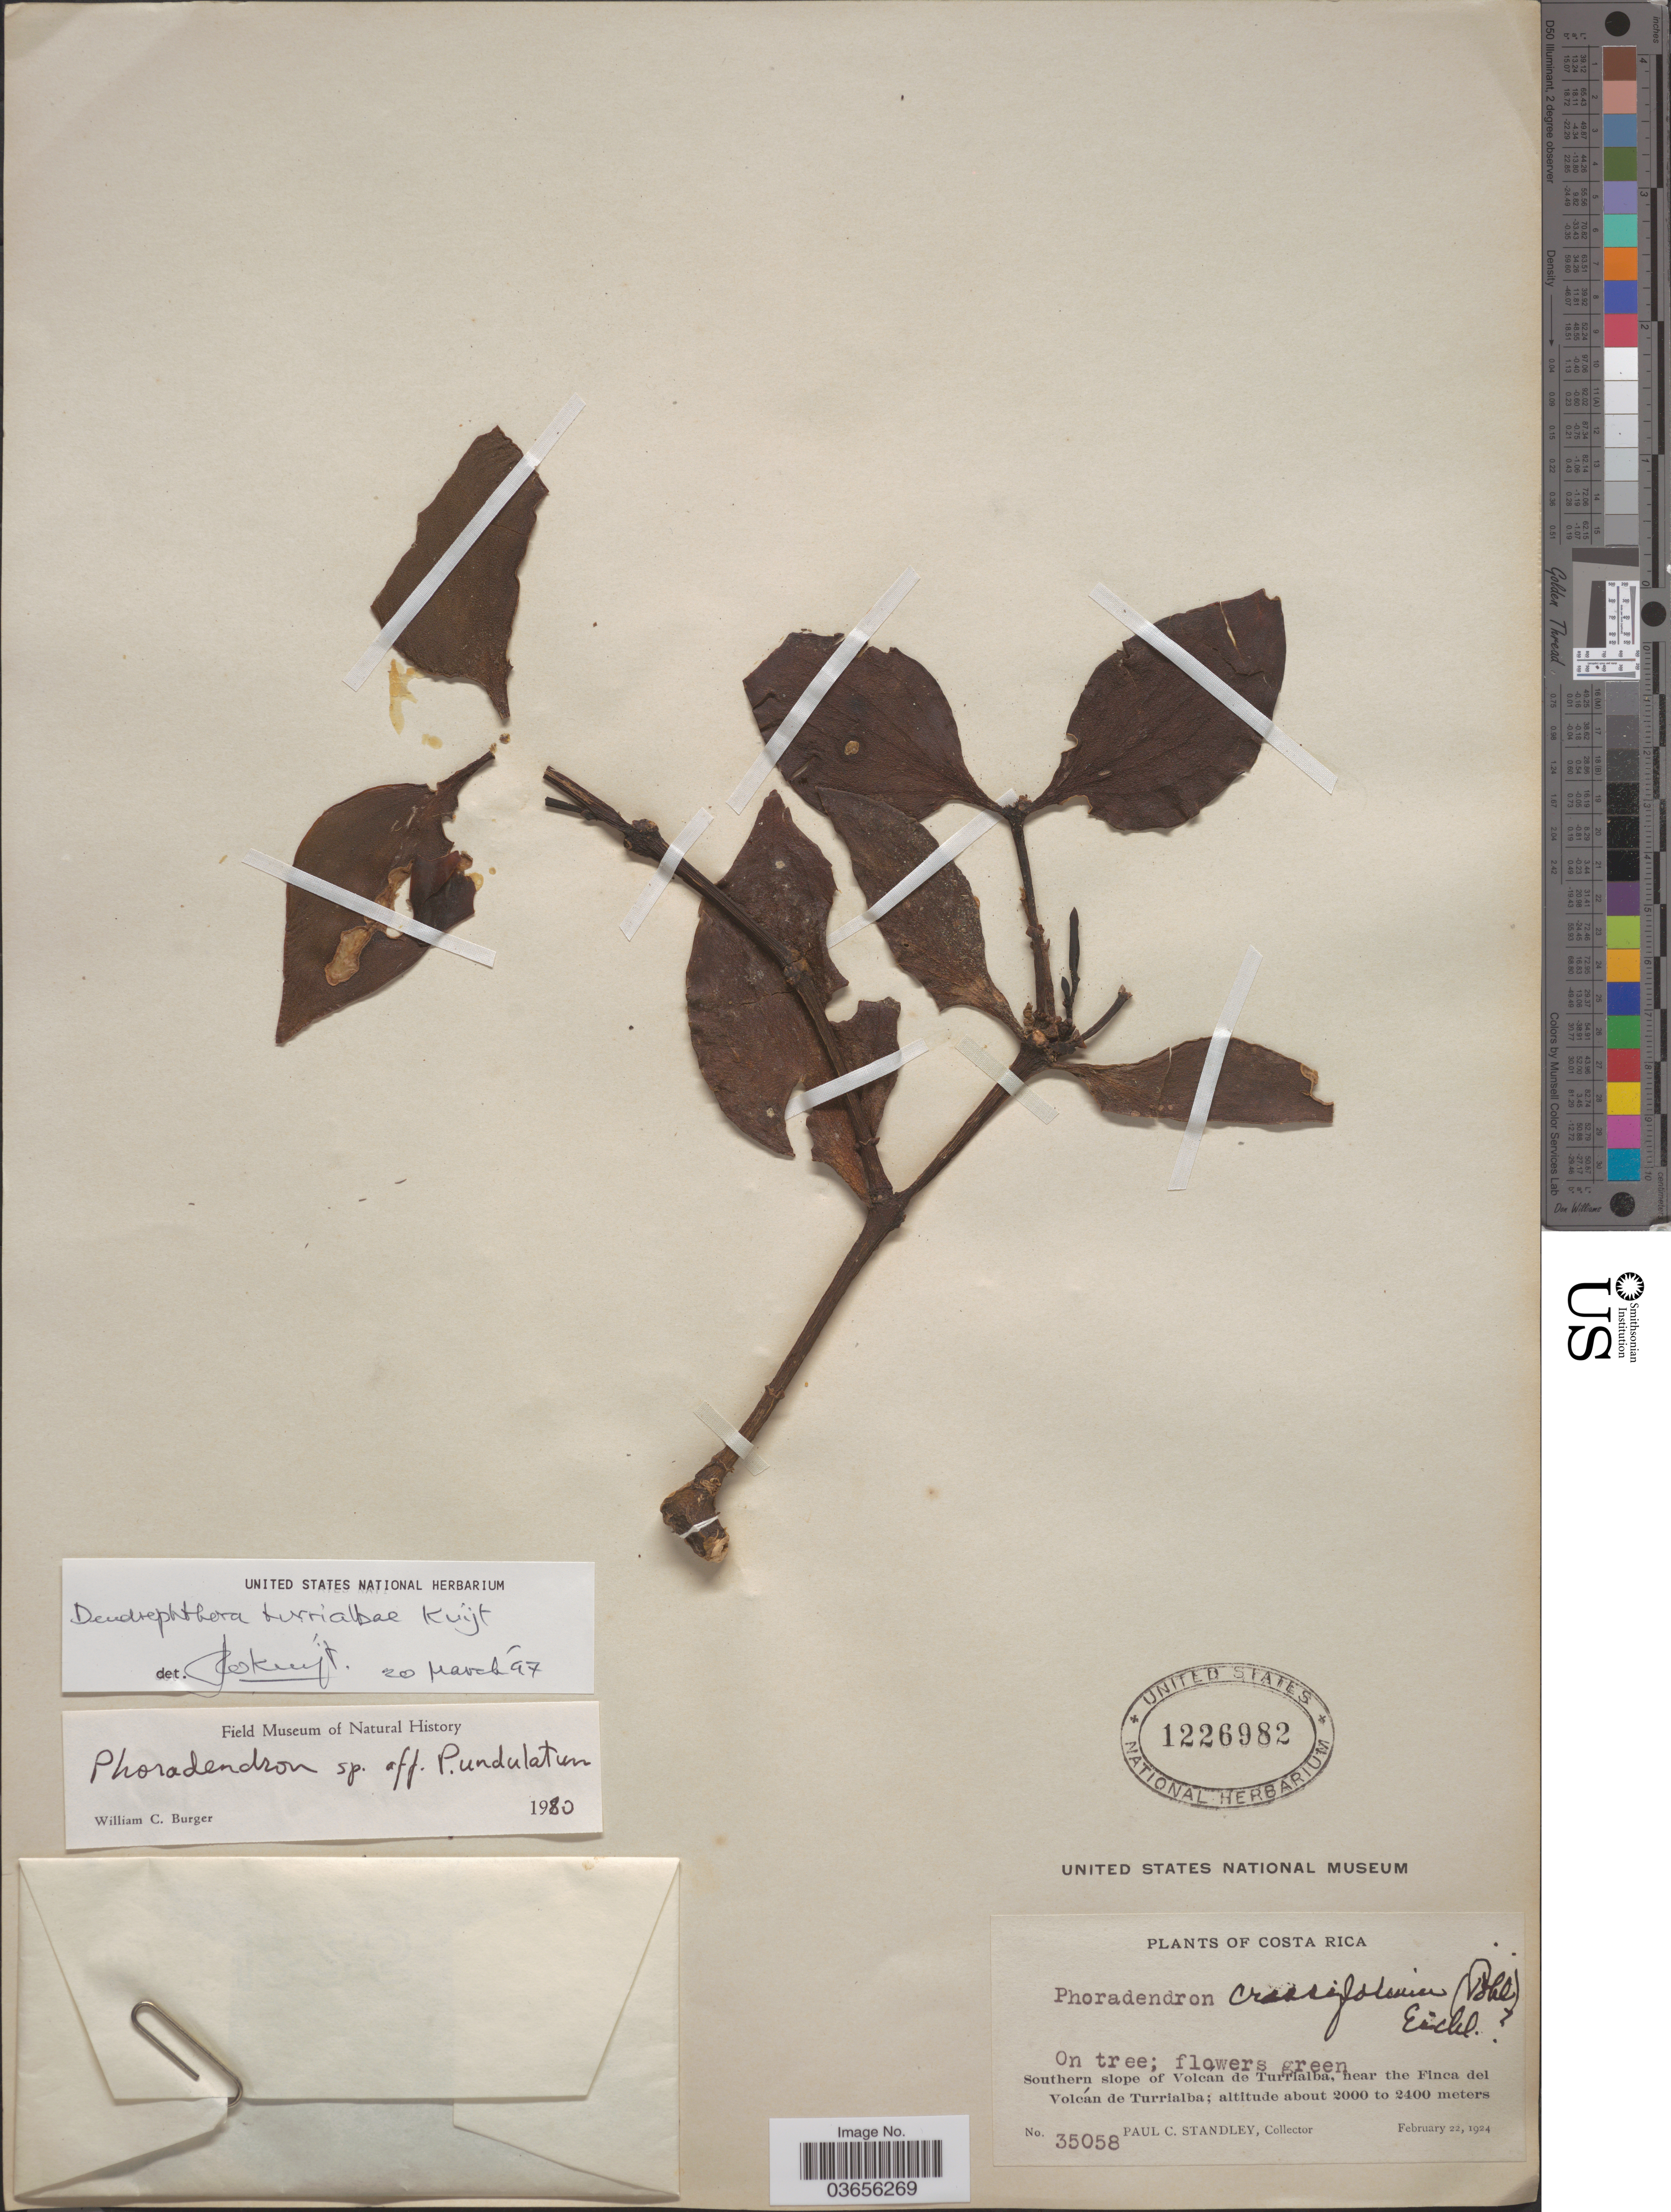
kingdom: Plantae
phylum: Tracheophyta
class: Magnoliopsida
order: Santalales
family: Viscaceae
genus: Dendrophthora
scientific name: Dendrophthora turrialbae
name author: Kuijt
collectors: P. C. Standley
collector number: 35058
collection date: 1924-02-22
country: Costa Rica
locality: Southern slope of Volcán de Turrialba, near the Finca del Volcán de Turrialba.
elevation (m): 2000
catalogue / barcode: US 1226982